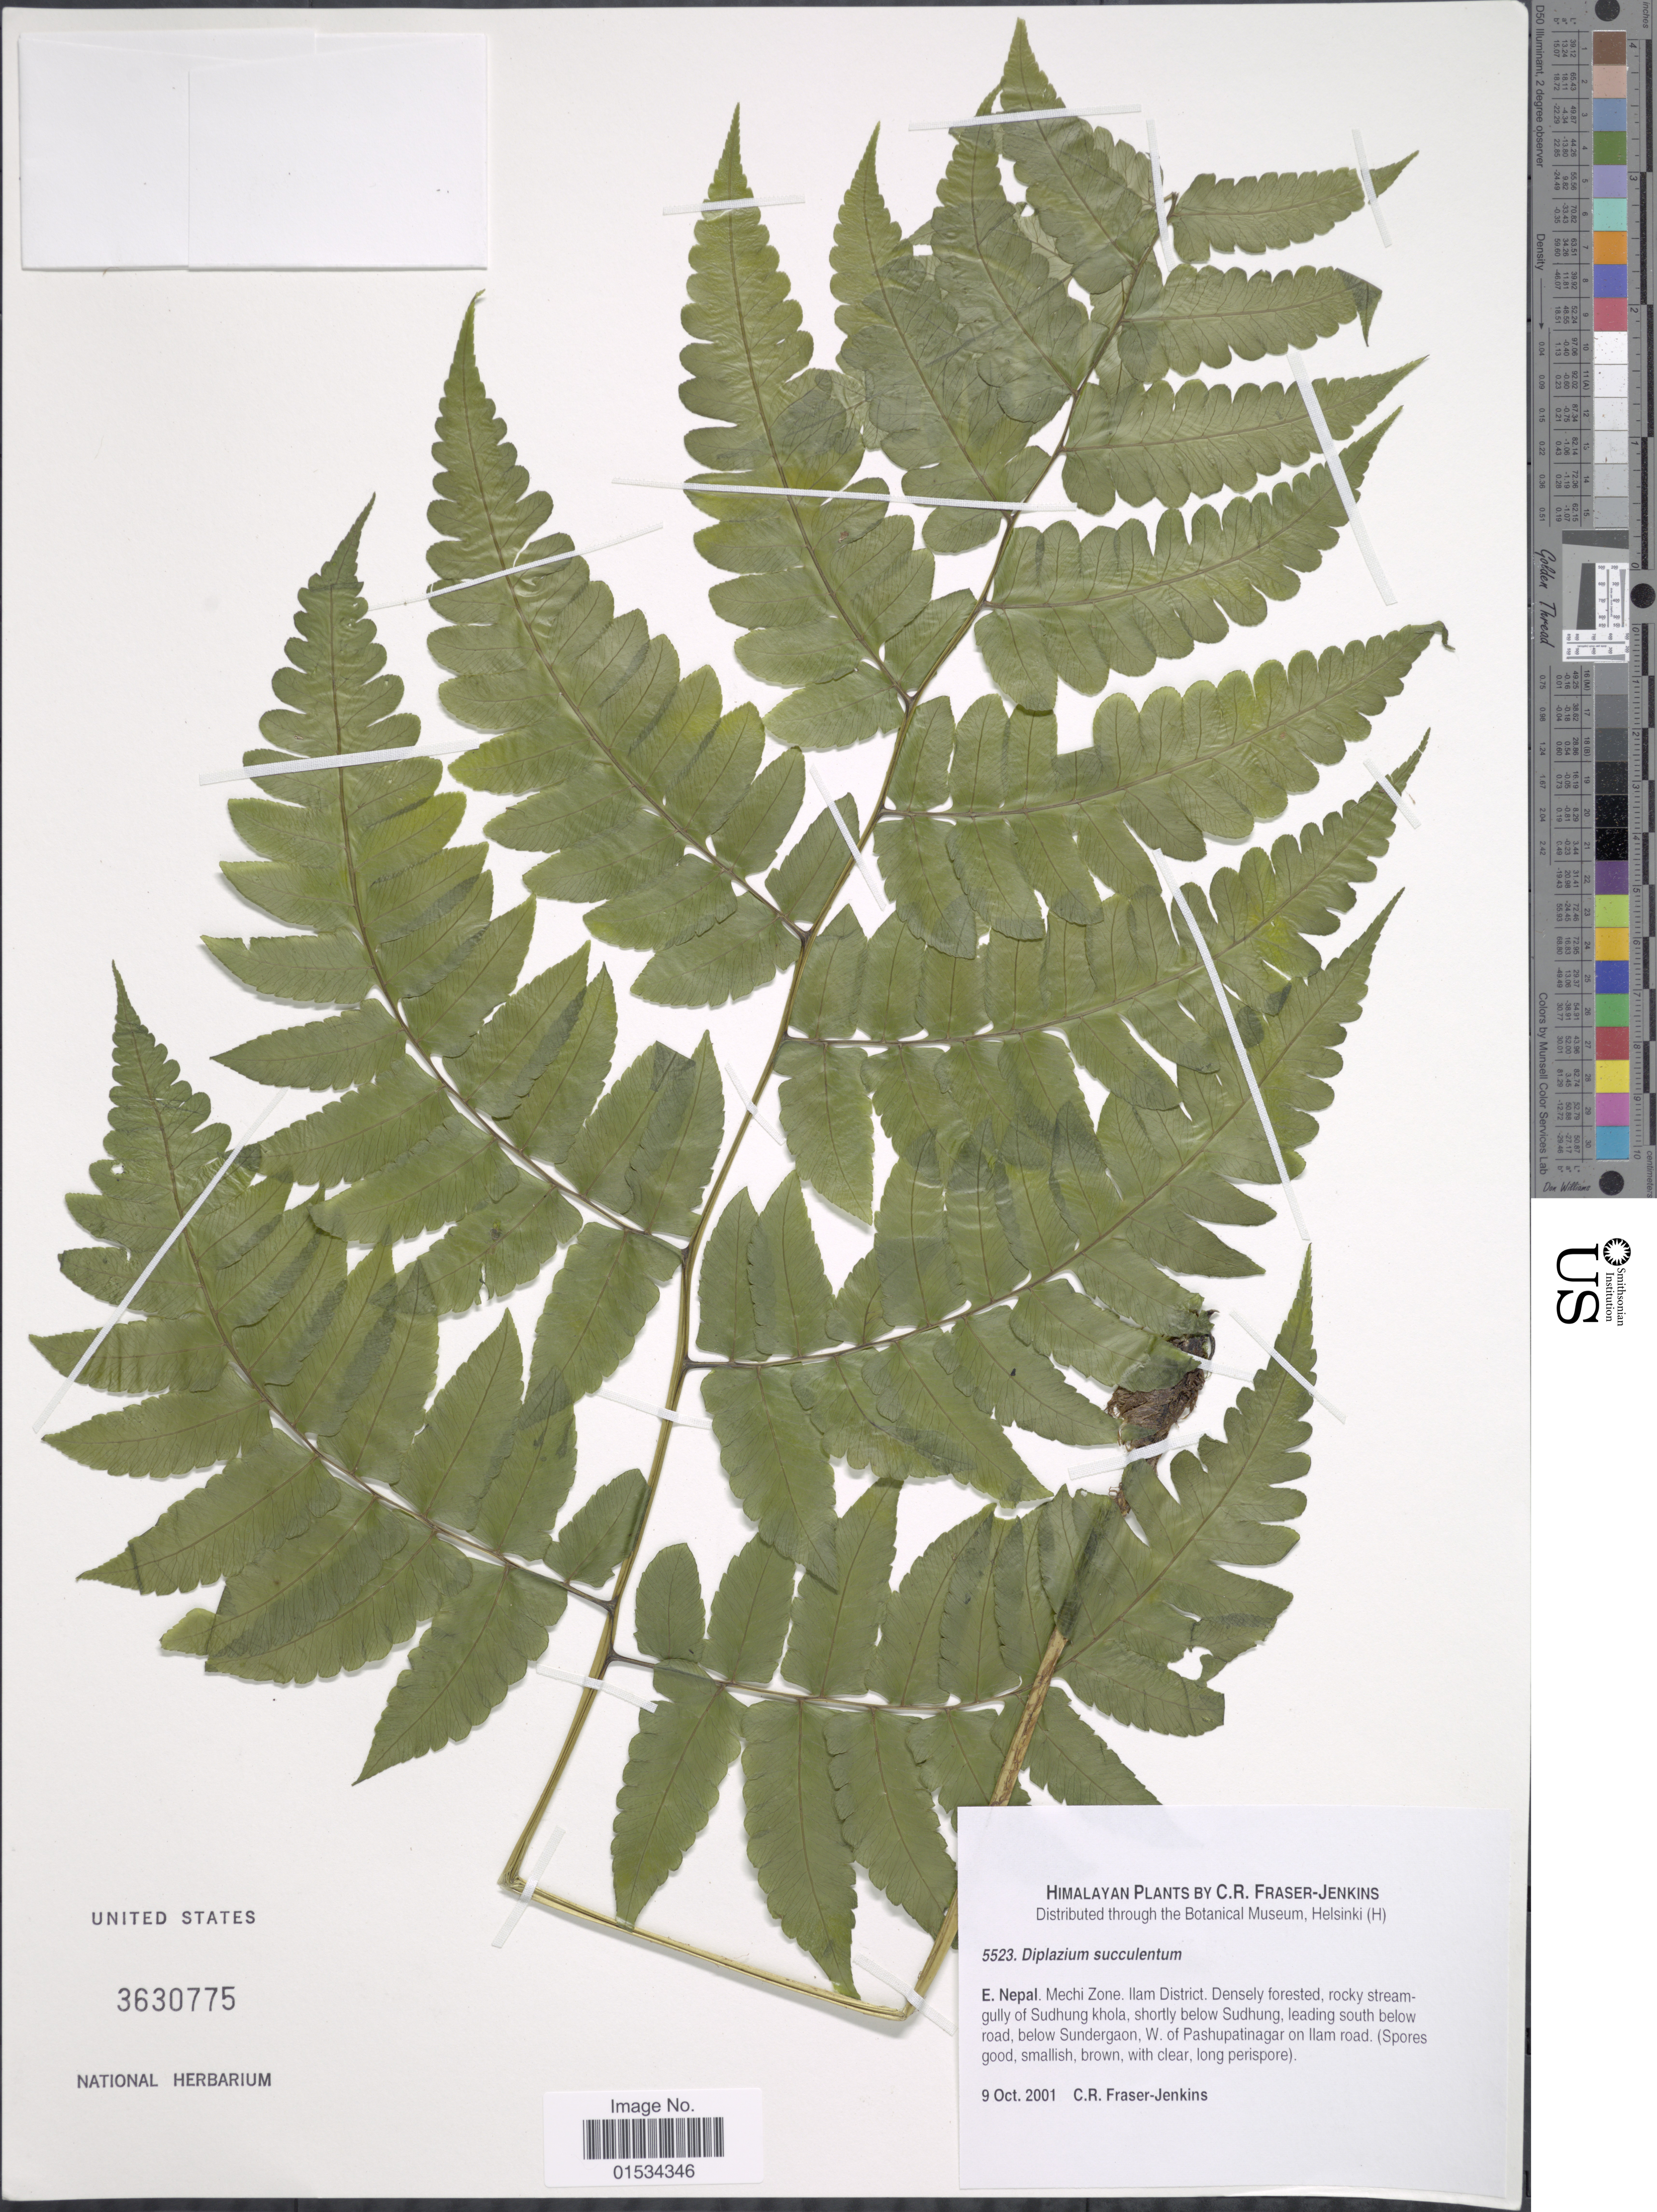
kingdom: Plantae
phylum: Tracheophyta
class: Polypodiopsida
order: Polypodiales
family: Athyriaceae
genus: Diplazium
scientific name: Diplazium succulentum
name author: (C.B. Clarke) C. Chr.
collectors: C. R. Fraser-Jenkins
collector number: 5523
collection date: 2001-10-09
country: Nepal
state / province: Mechi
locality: E. Nepal, Mechi Zone, Ilam District, Densely forested, rocky streamgully of Sudhung khola, shortly below Sudhung, leading south below road, below Sundergaon, W. of Pashupatinagar on Ilam road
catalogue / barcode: US 3630775